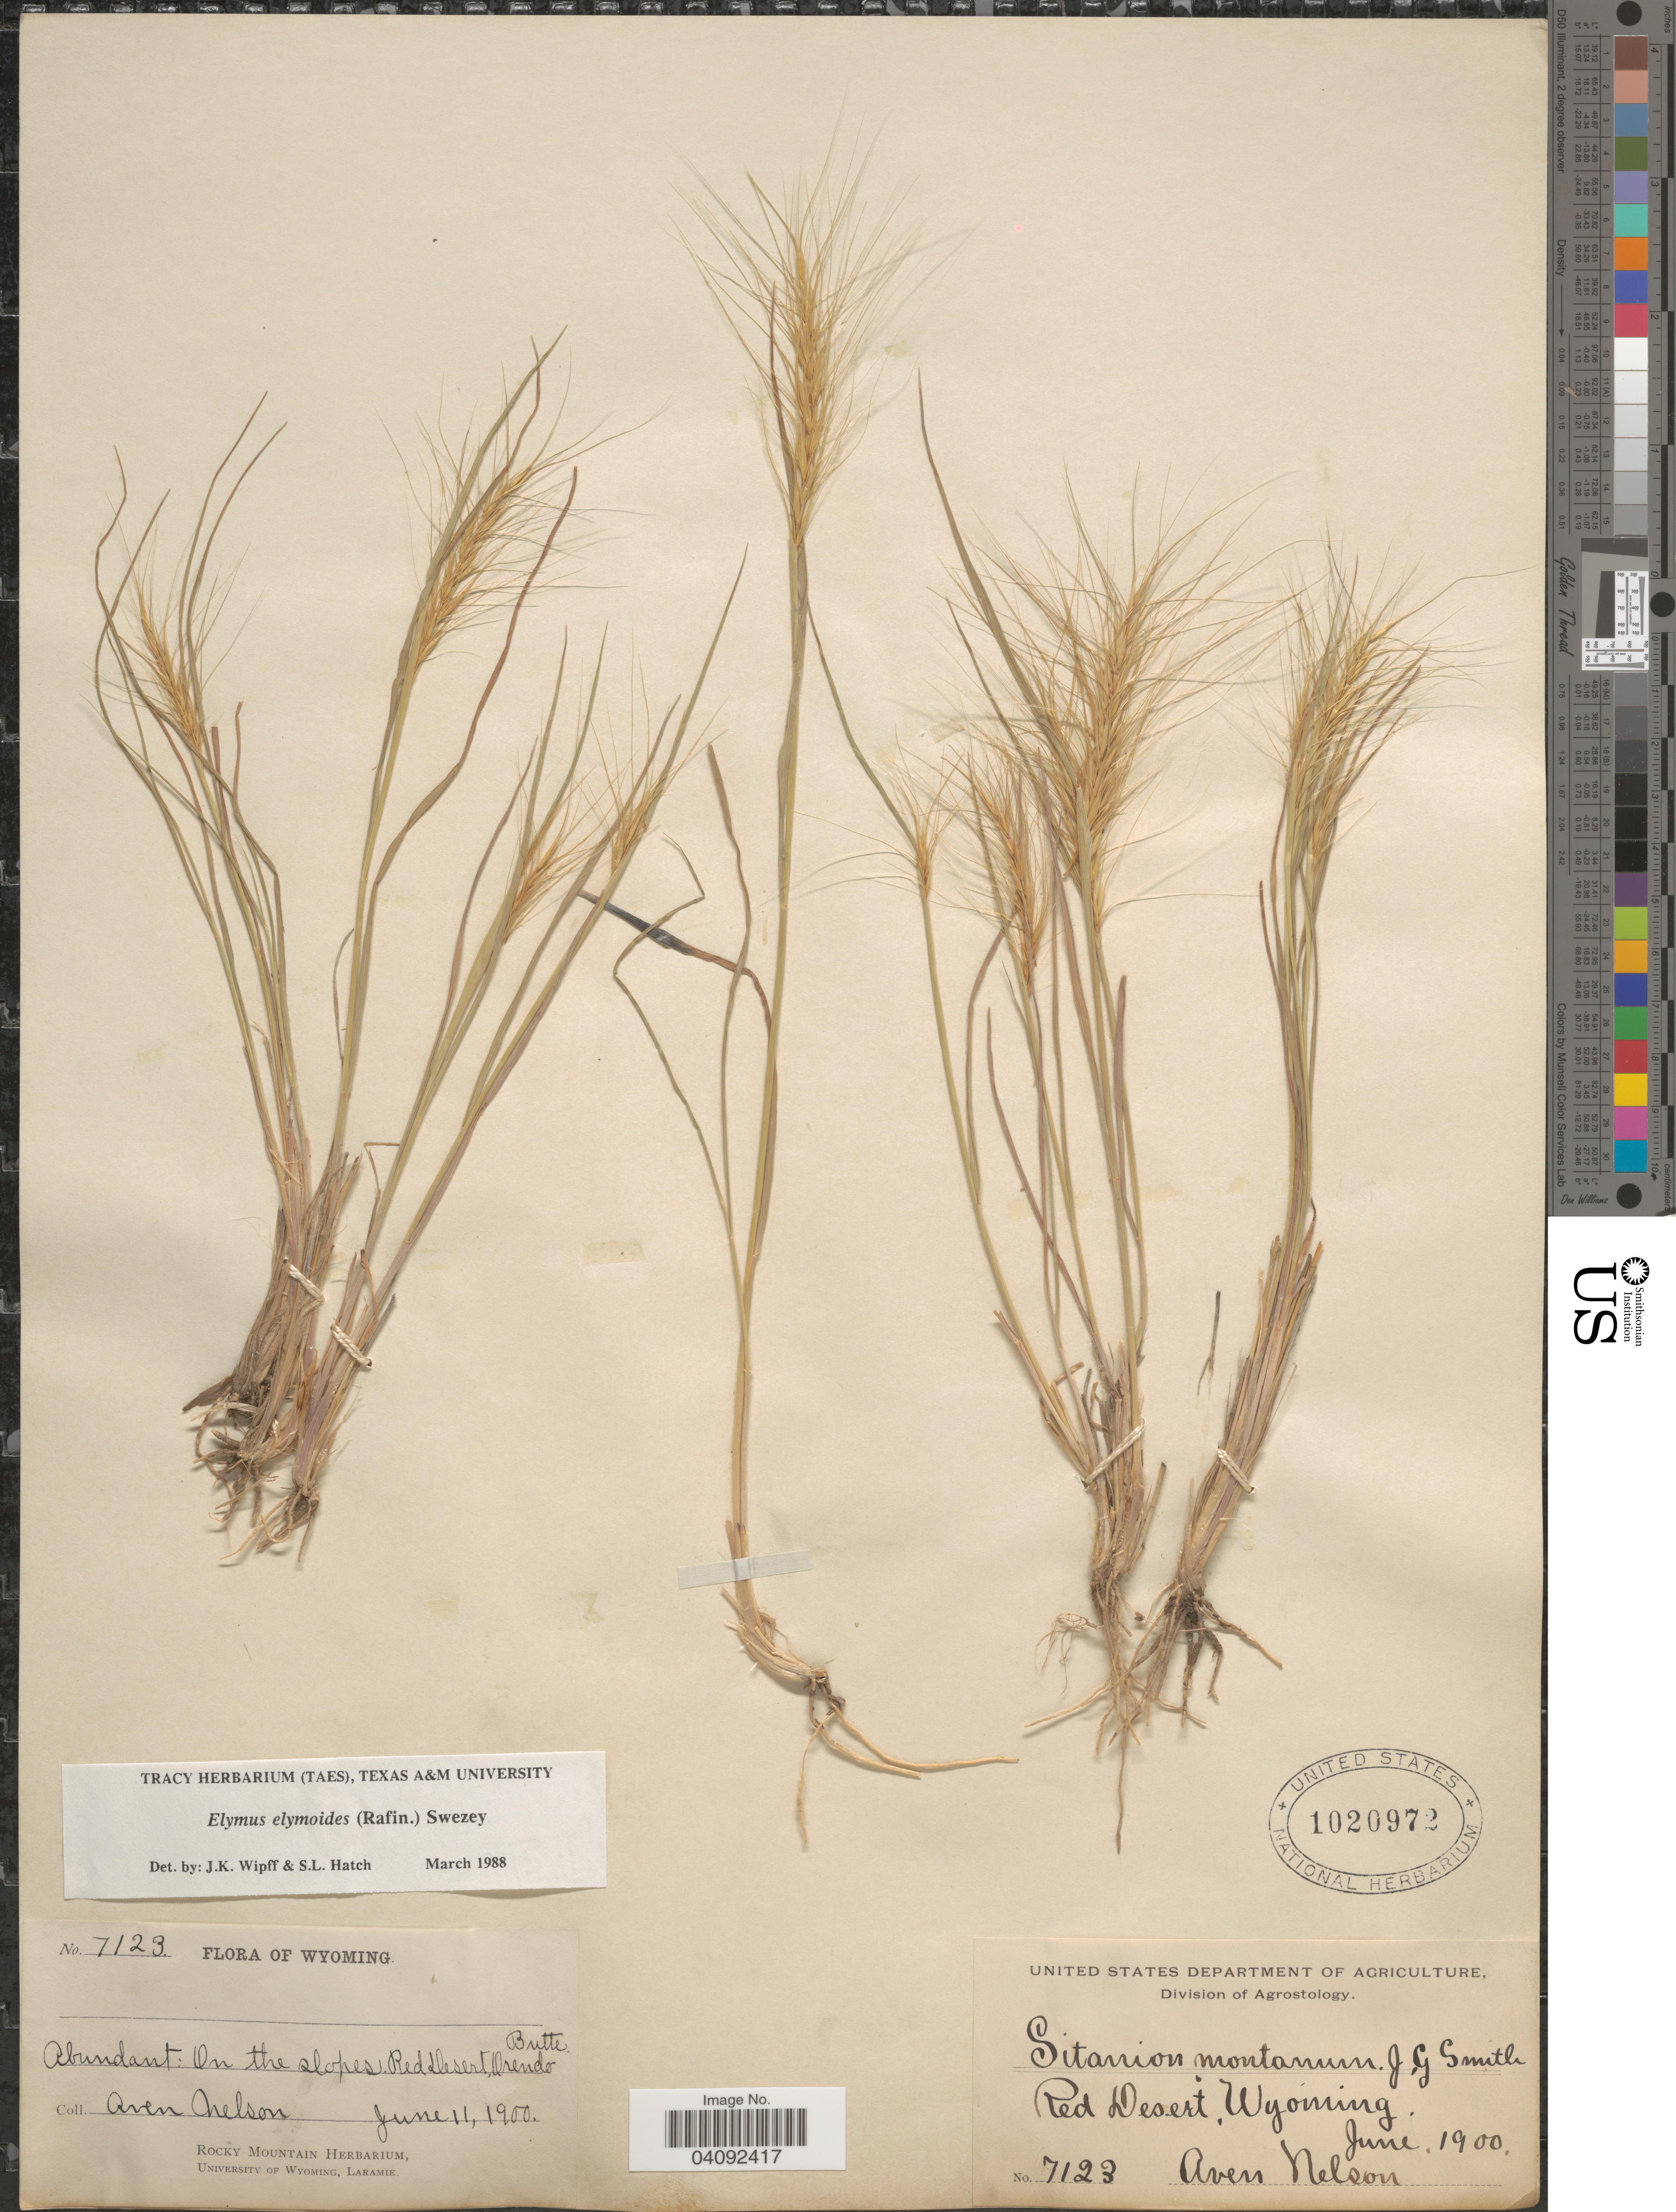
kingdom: Plantae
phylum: Tracheophyta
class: Liliopsida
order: Poales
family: Poaceae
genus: Elymus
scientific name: Elymus elymoides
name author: (Raf.) Swezey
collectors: A. Nelson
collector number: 7123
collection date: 1900-06-11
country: United States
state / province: Wyoming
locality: Abundant: On the slopes. Red Desert, Orendo Butte.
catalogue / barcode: US 1020972